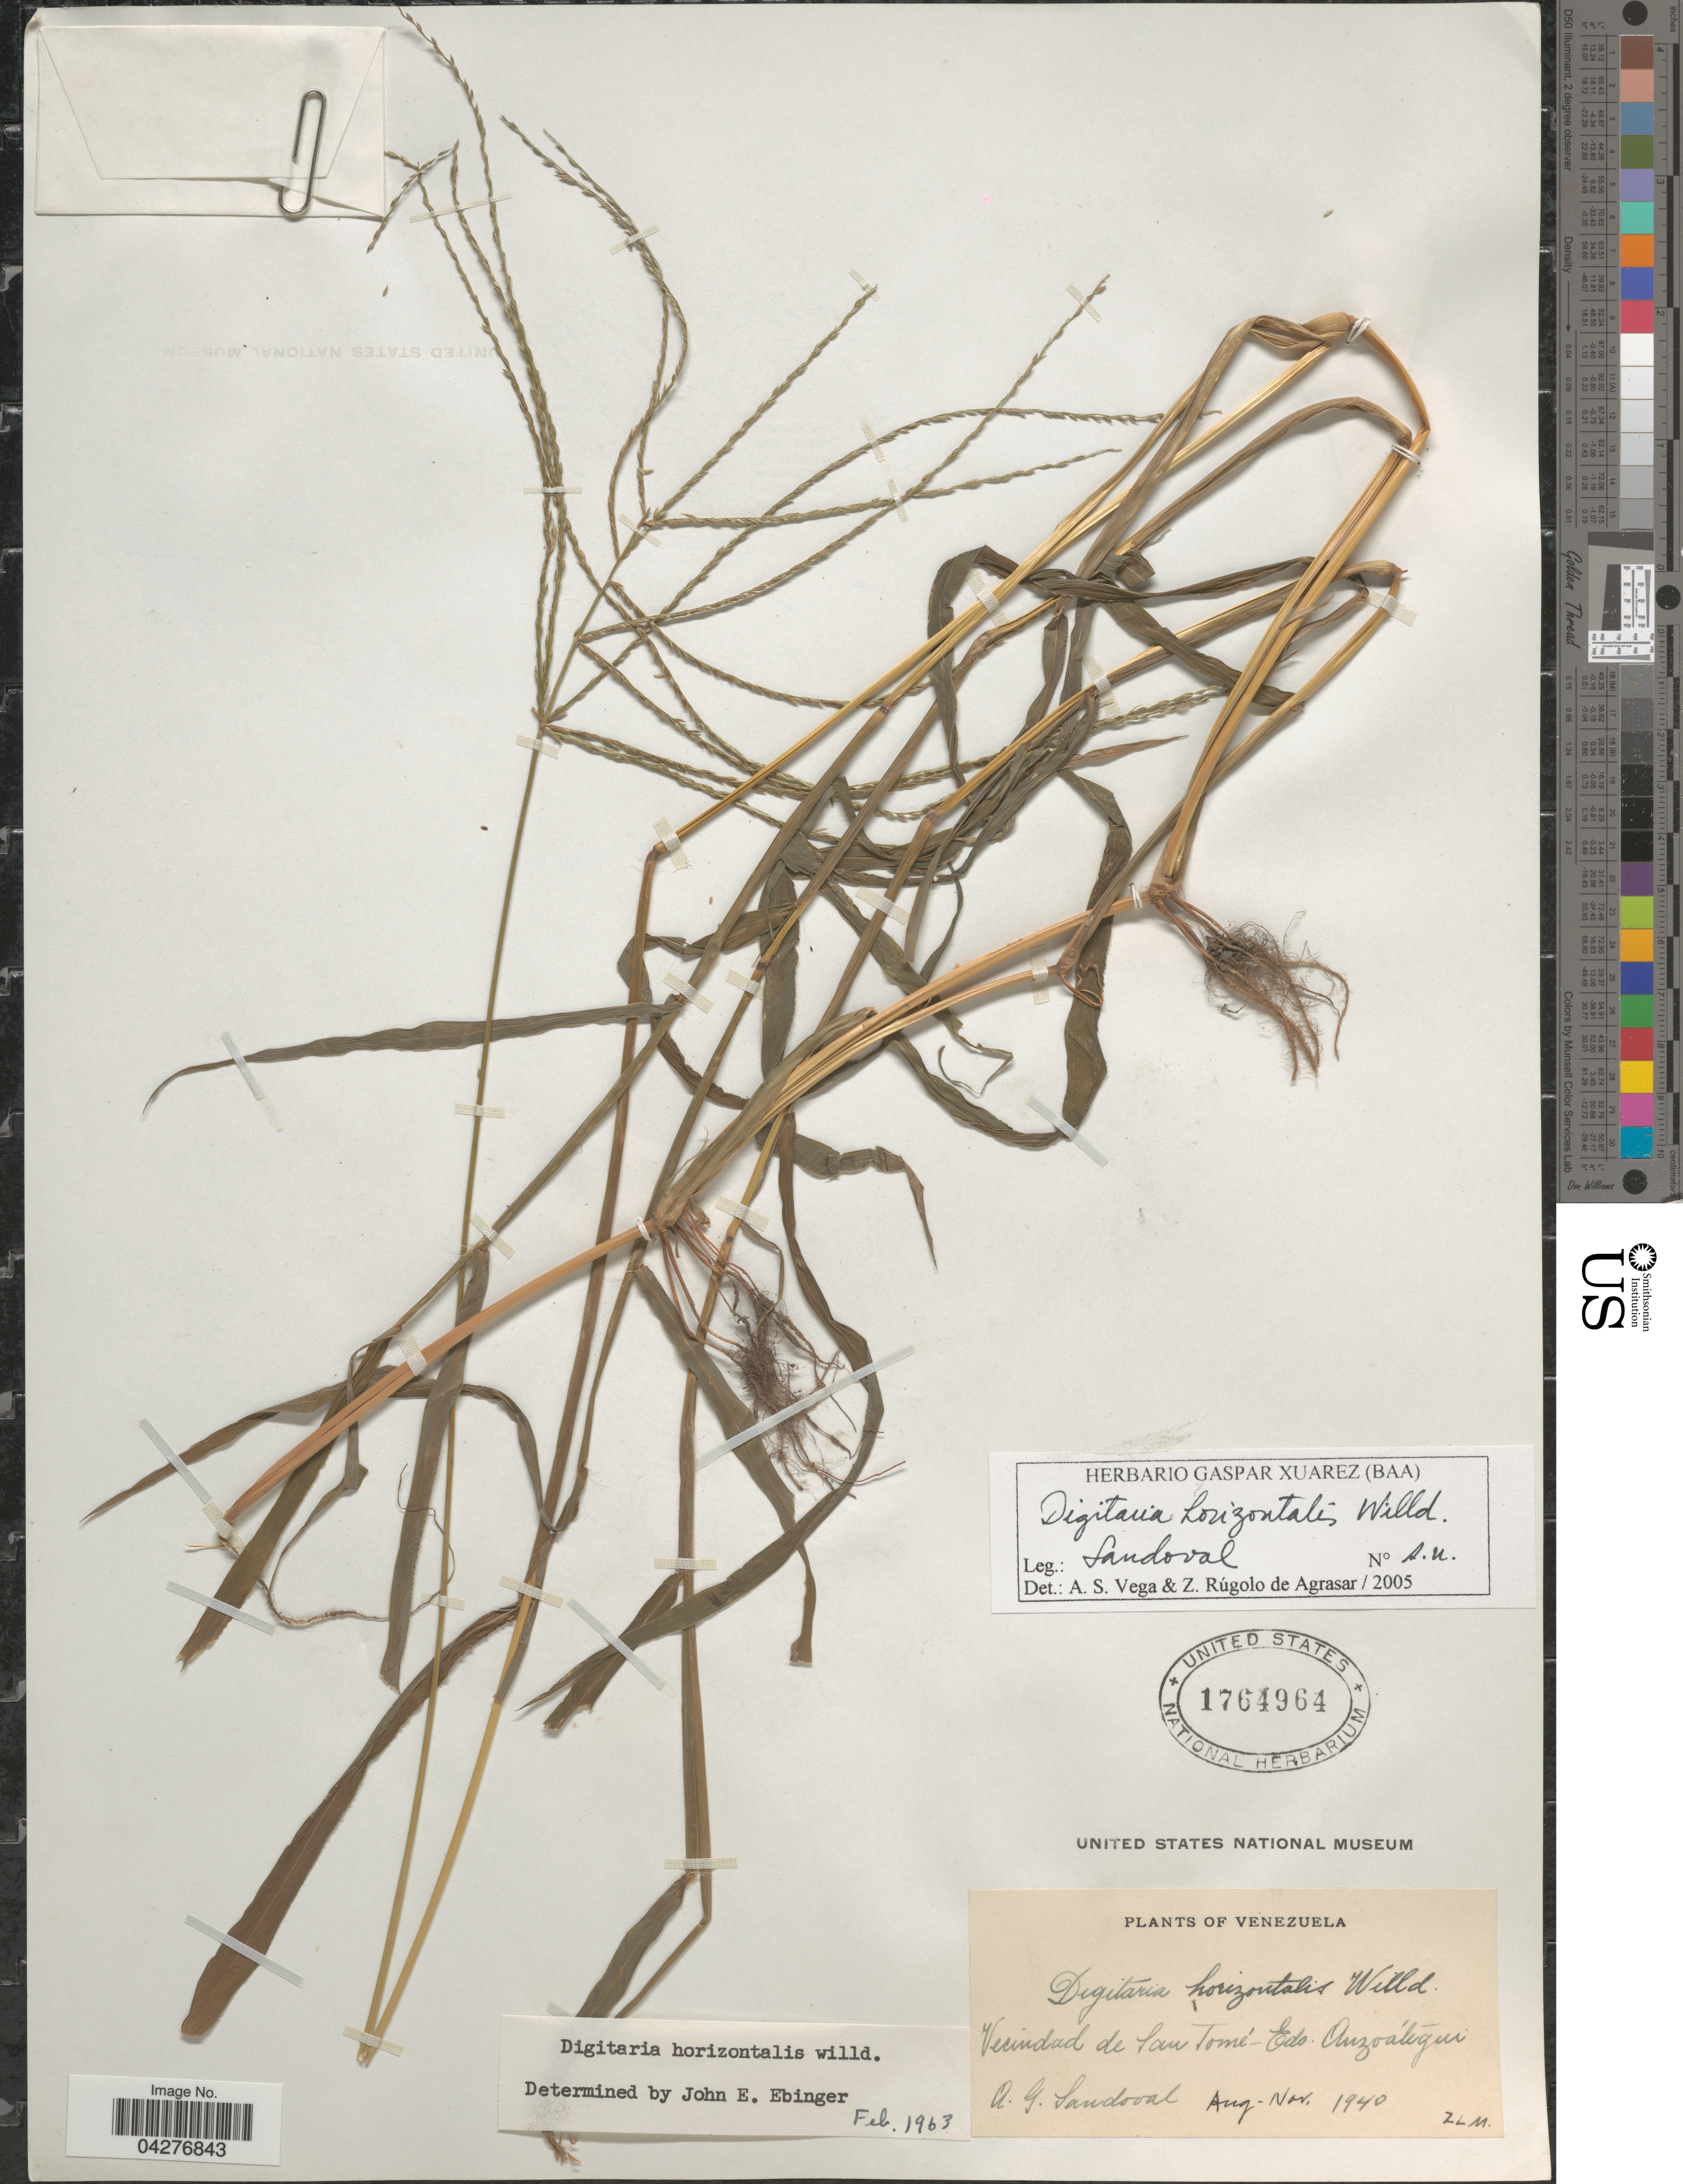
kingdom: Plantae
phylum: Tracheophyta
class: Liliopsida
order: Poales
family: Poaceae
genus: Digitaria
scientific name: Digitaria horizontalis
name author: Willd.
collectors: A. G. Sandoval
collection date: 1940-08/1940-11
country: Venezuela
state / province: Anzoategui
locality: Vecindad de San Tomé.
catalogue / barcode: US 1764964